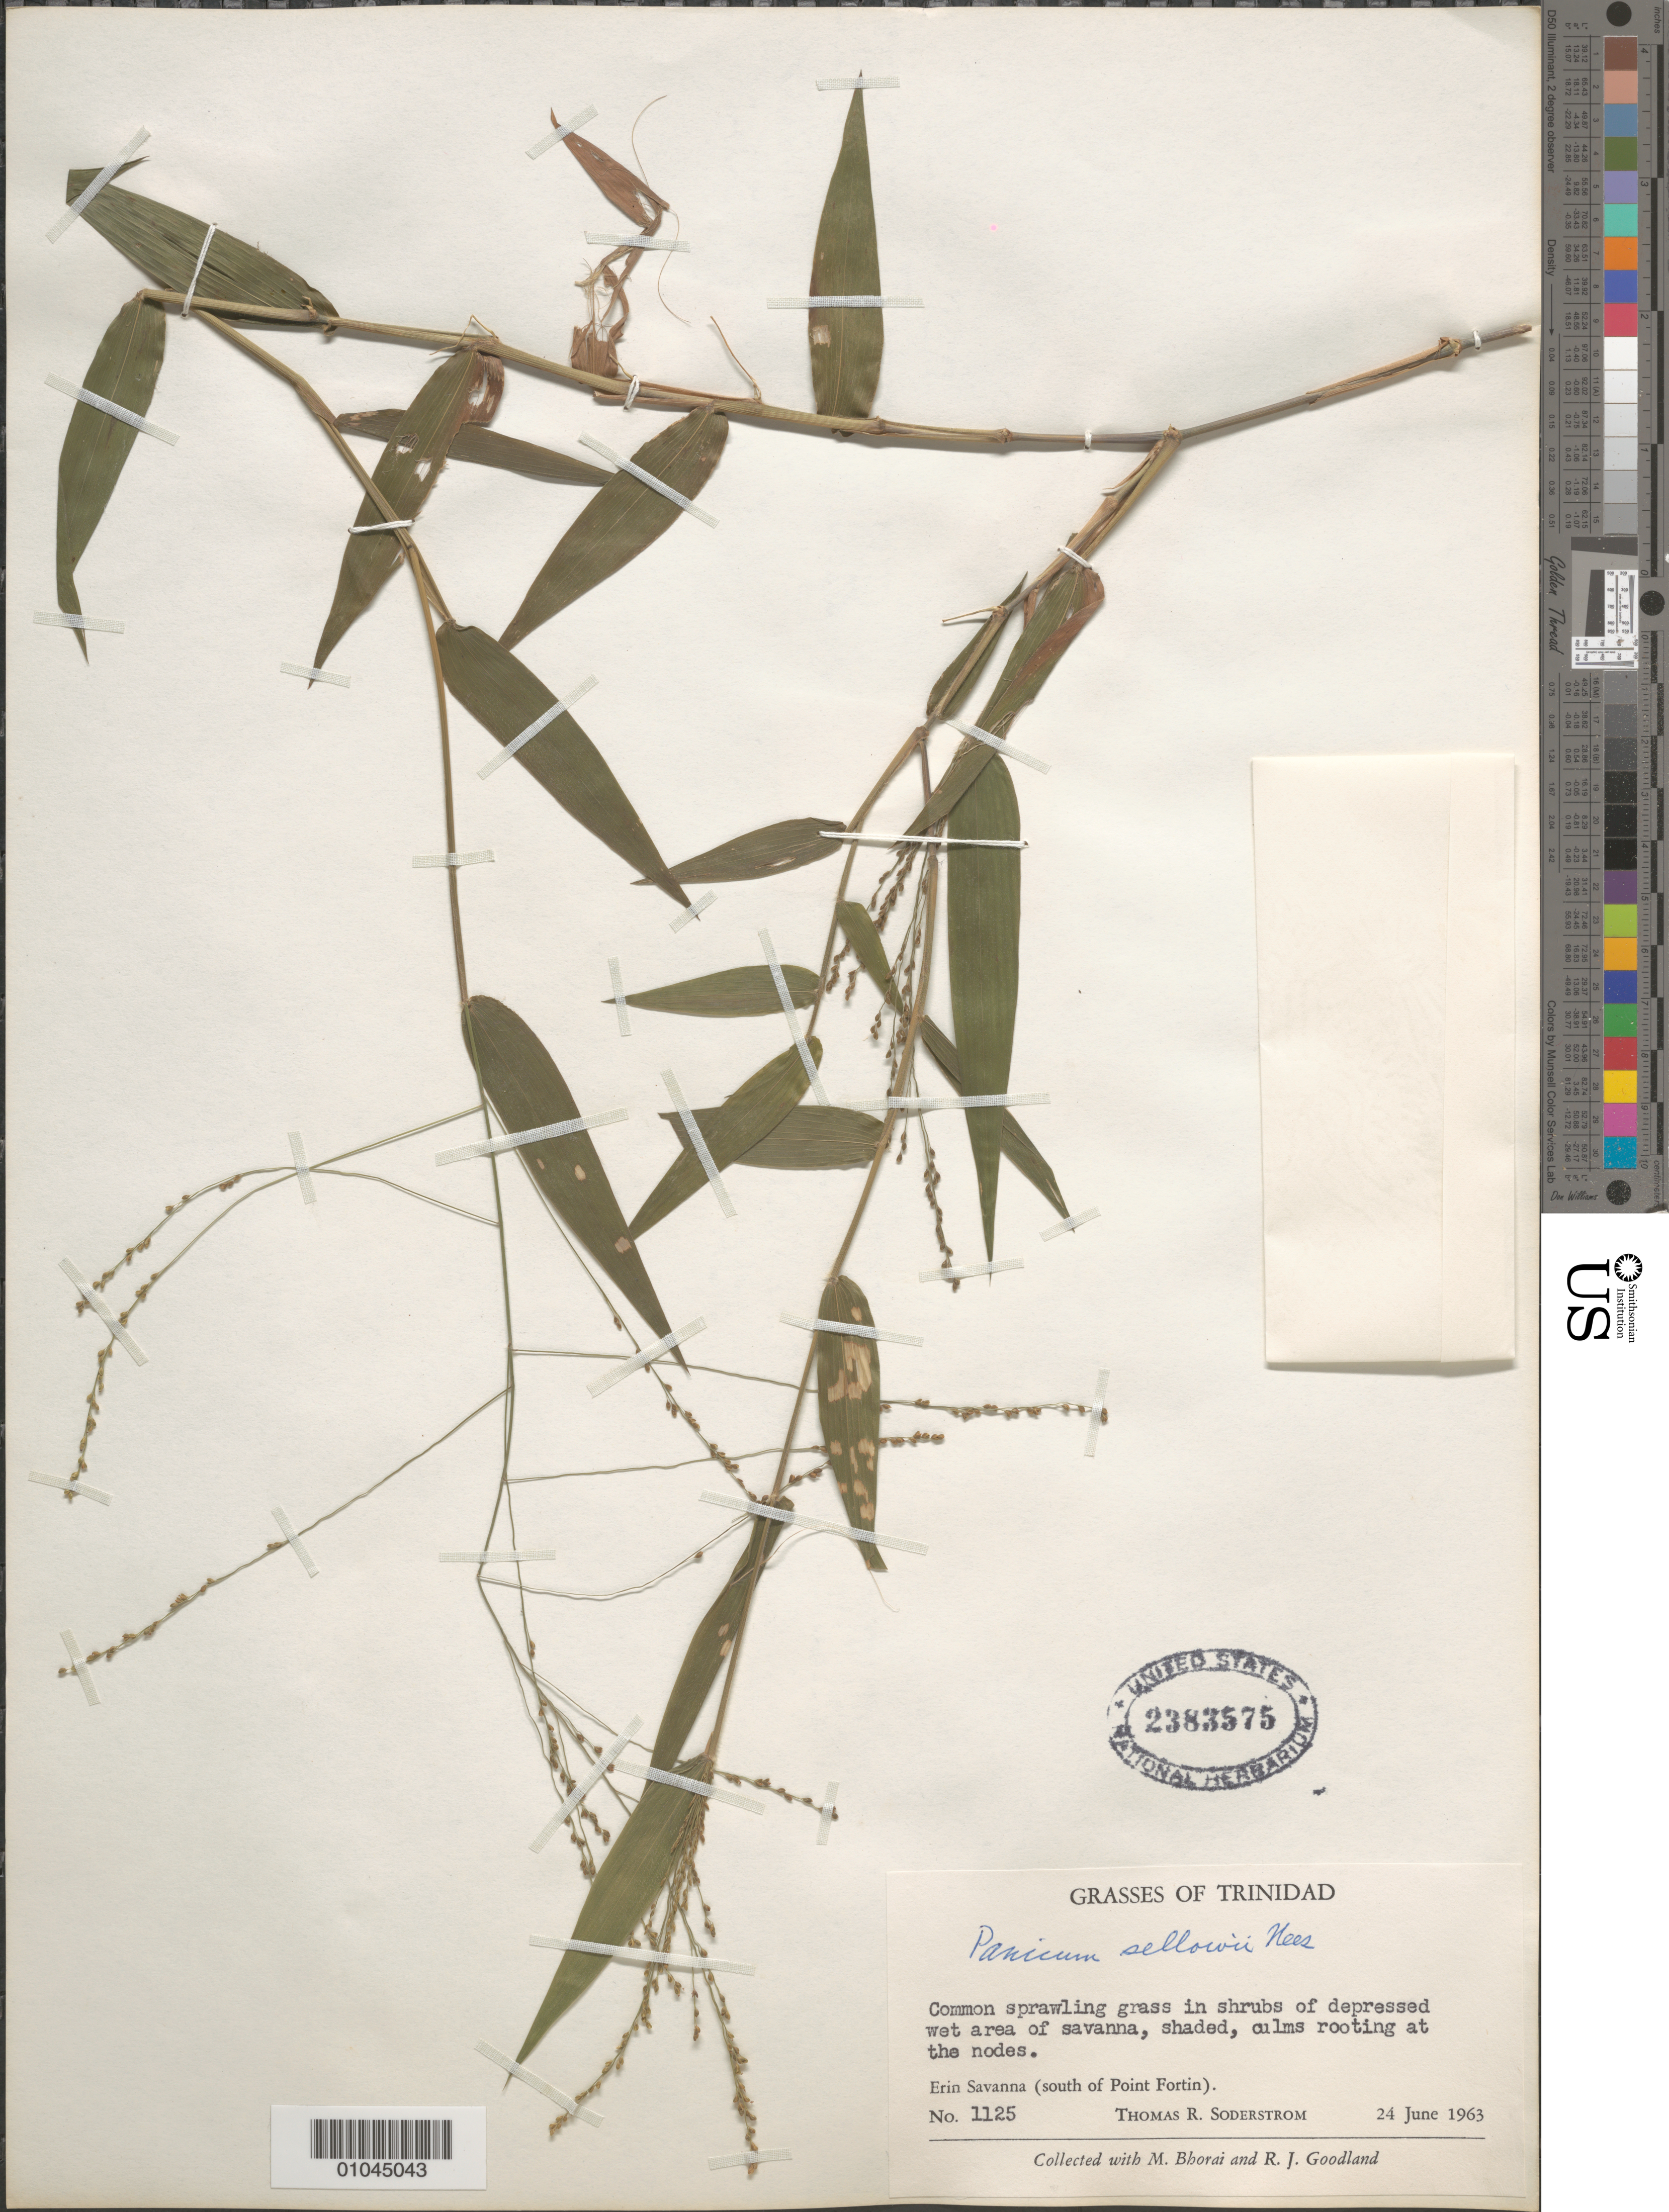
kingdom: Plantae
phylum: Tracheophyta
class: Liliopsida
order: Poales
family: Poaceae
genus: Panicum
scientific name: Panicum sellowii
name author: Nees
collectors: T. R. Soderstrom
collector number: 1125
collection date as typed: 24 Jun 1963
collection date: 1963-06-24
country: Trinidad and Tobago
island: Trinidad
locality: Erin Savanna, S of Point Fortin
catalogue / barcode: US 2383575